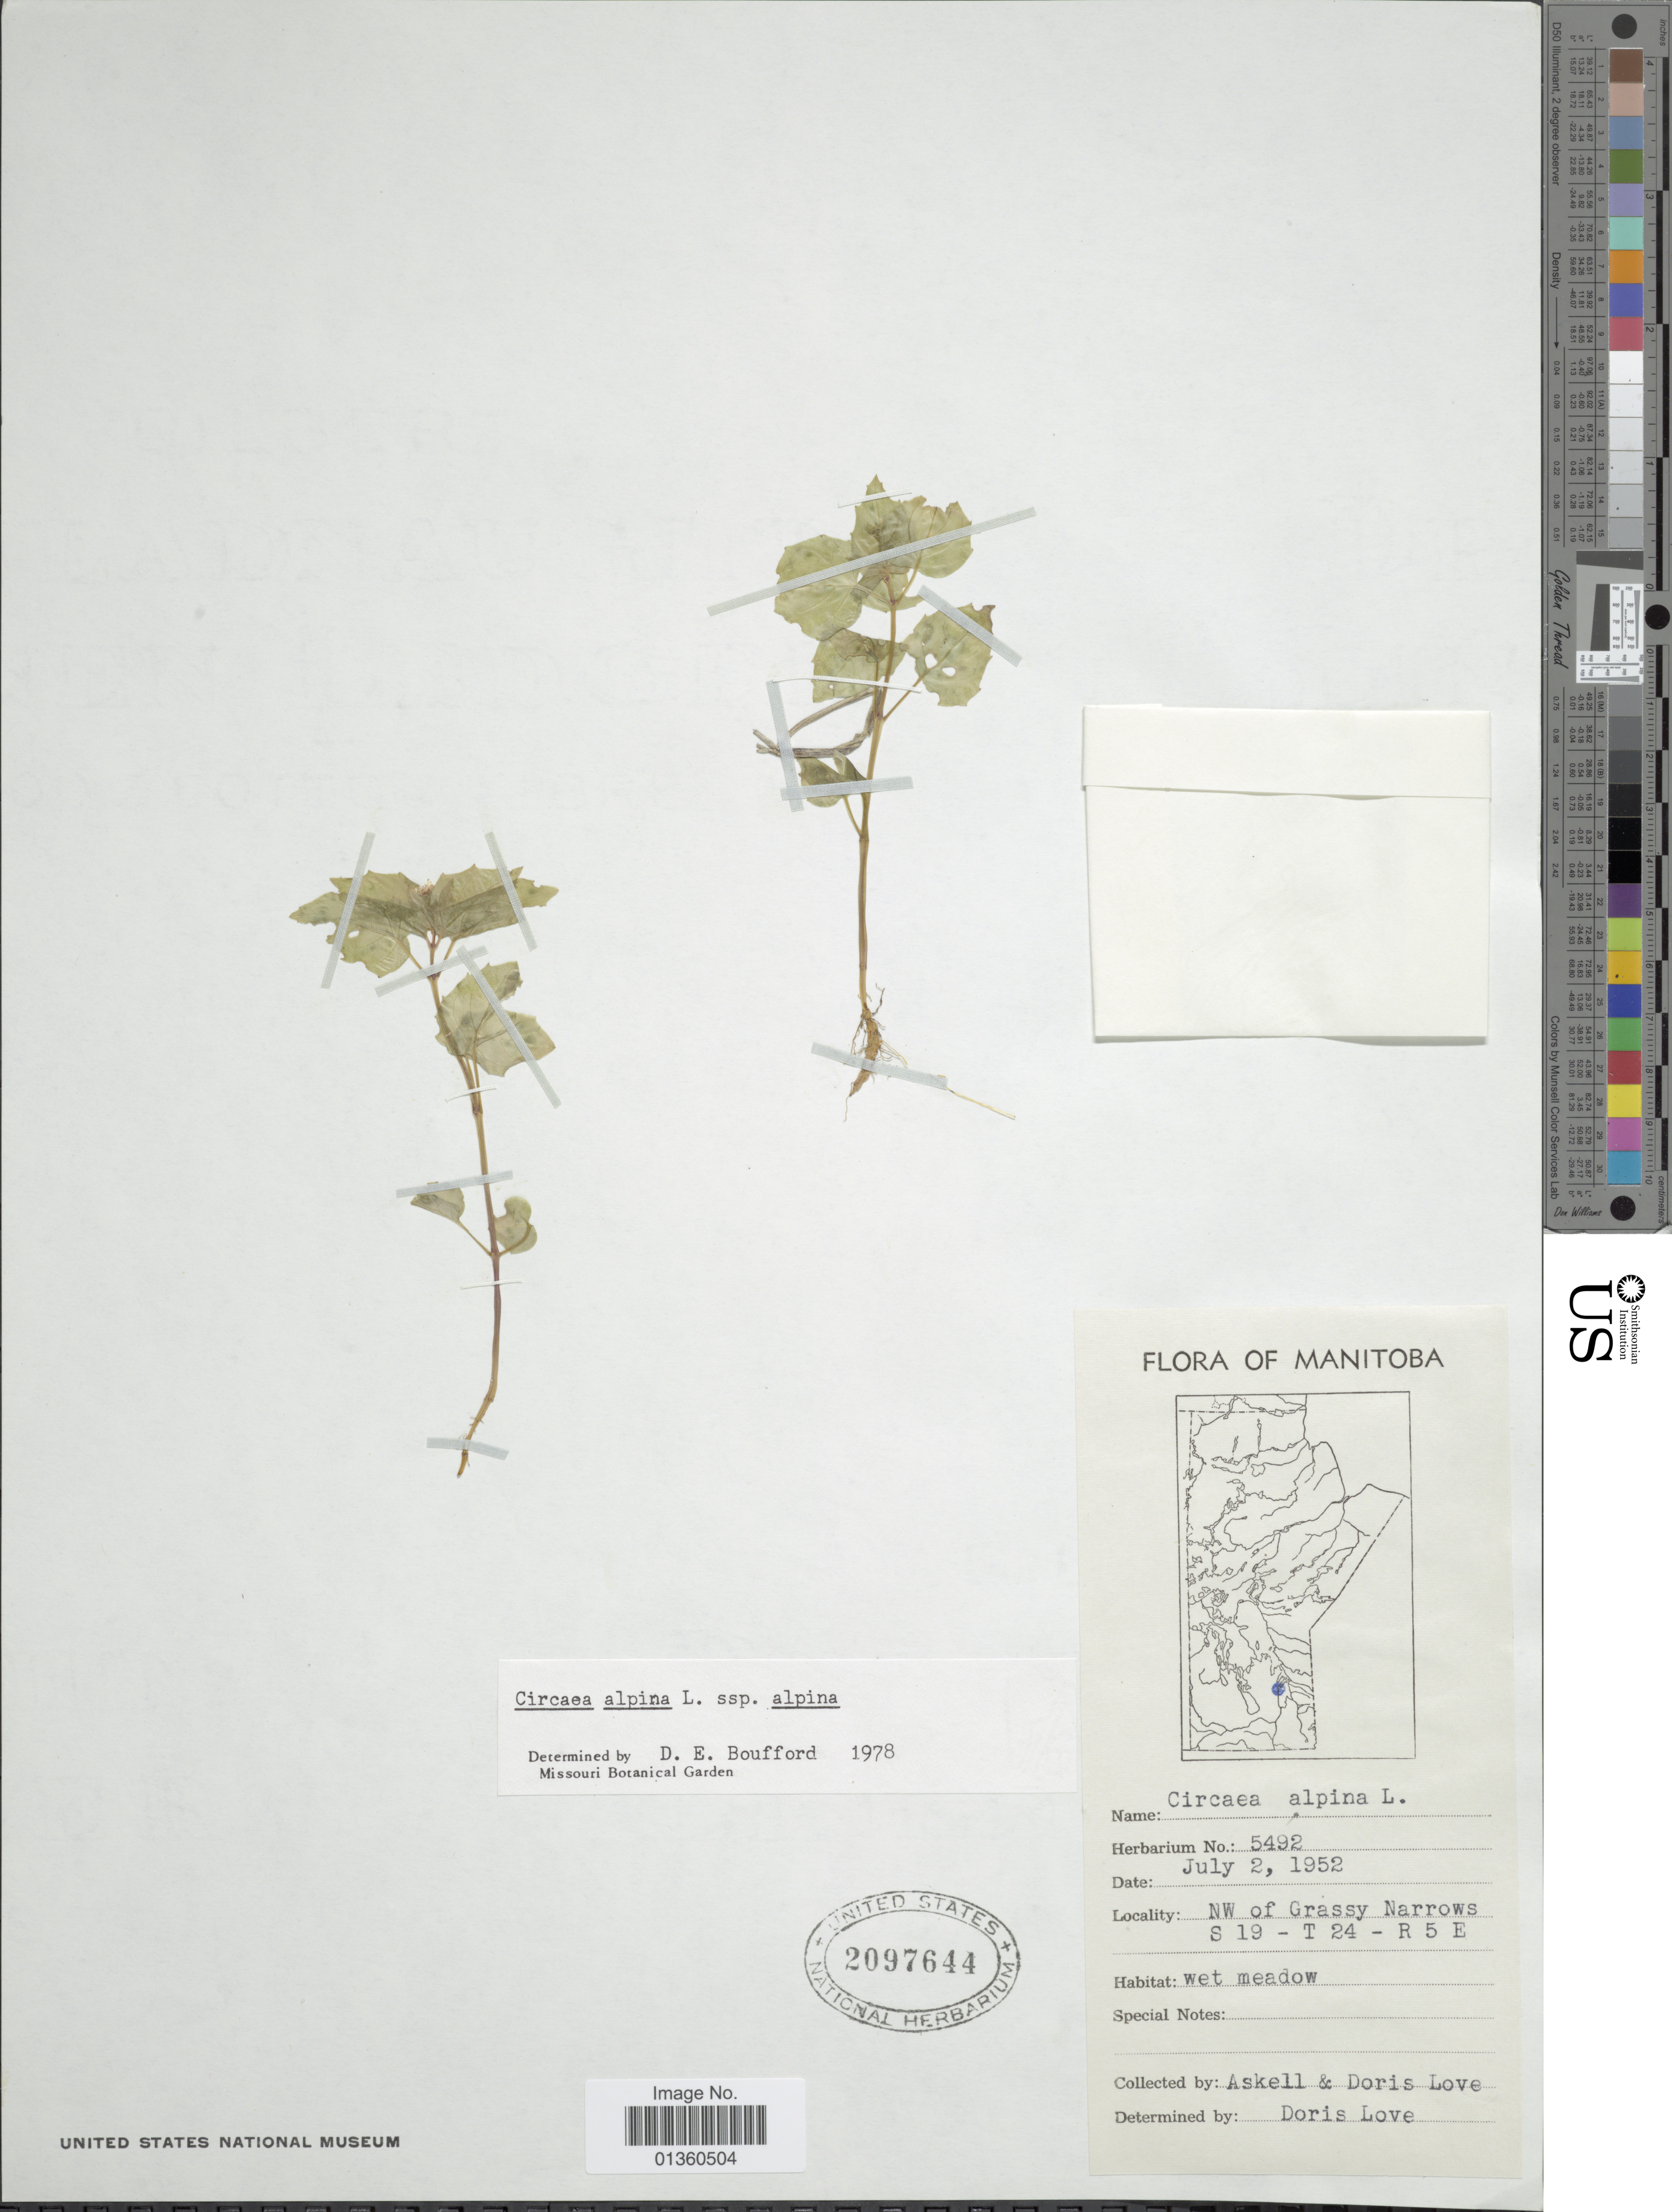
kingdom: Plantae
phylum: Tracheophyta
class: Magnoliopsida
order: Myrtales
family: Onagraceae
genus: Circaea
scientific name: Circaea alpina subsp. alpina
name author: L.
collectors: -. Askell & D. Löve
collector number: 5492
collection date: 1952-07-02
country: Canada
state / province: Manitoba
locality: NW of Grassy Narrows. S19 -T24 - R5E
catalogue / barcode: US 2097644